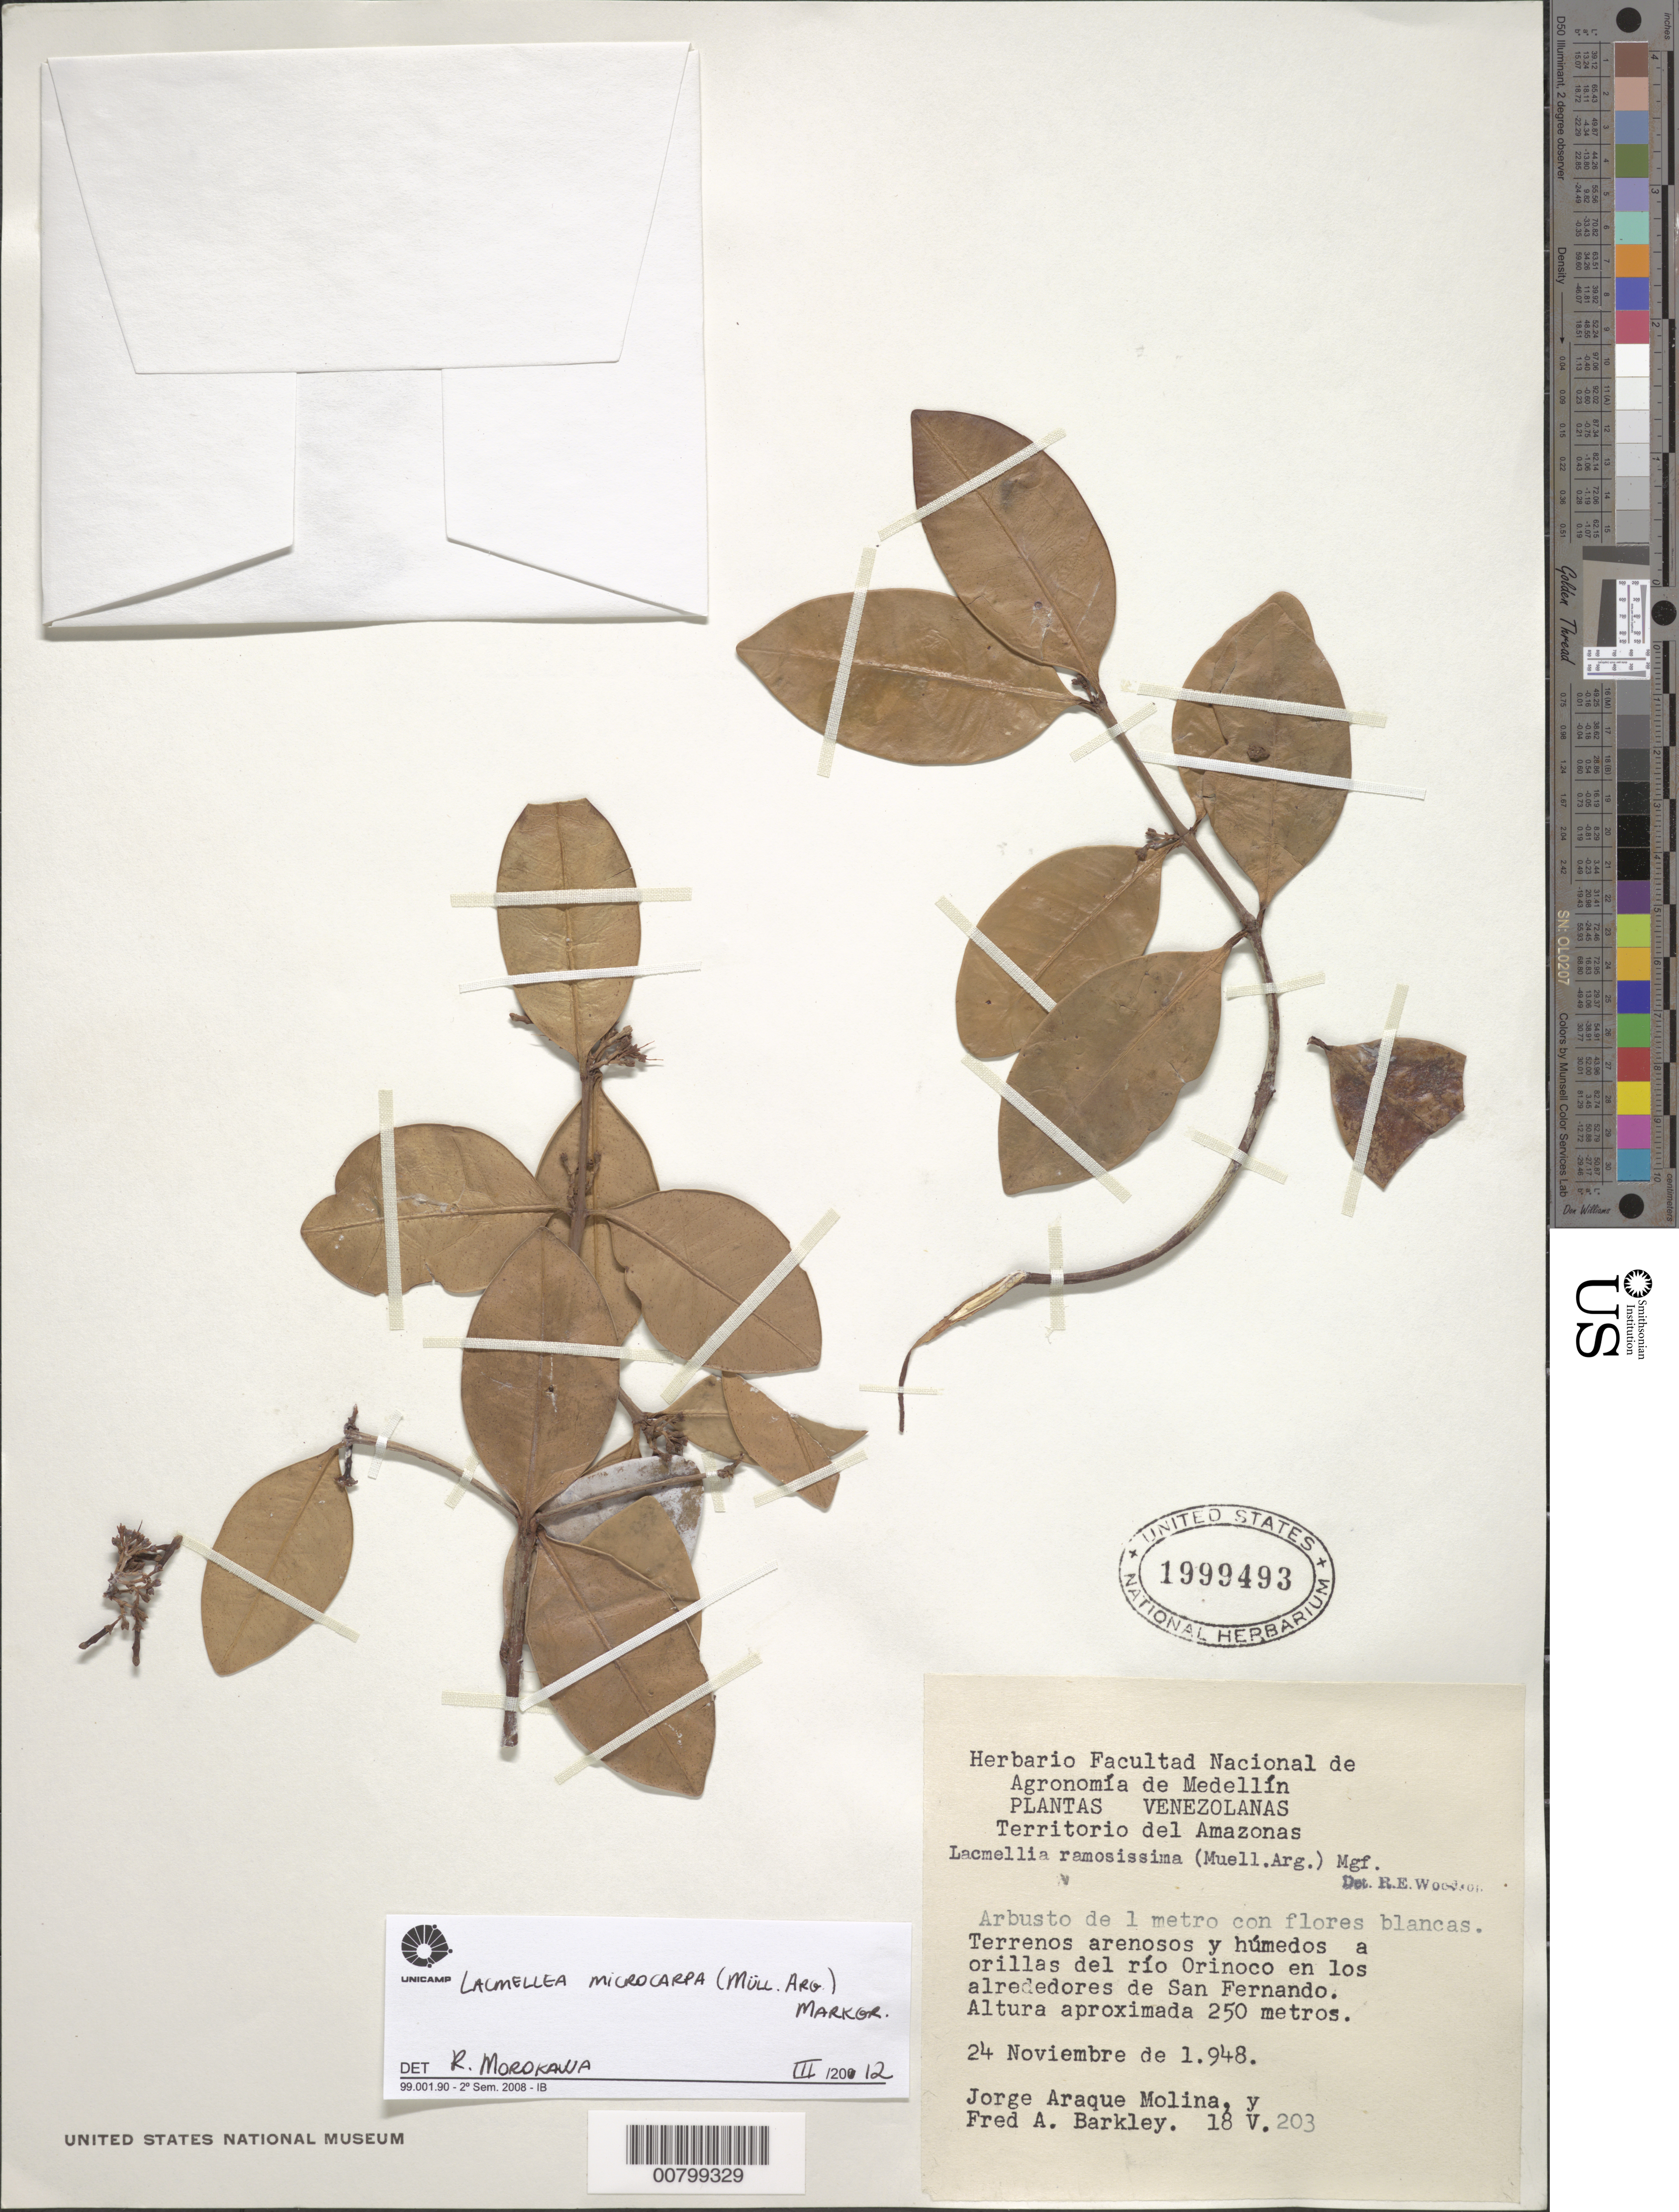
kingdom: Plantae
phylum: Tracheophyta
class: Magnoliopsida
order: Gentianales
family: Apocynaceae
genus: Lacmellea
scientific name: Lacmellea microcarpa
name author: (Müll. Arg.) Markgr.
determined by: Morokawa, R.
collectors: J. A. Molina & F. A. Barkley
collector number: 18v 203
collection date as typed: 24-Nov-48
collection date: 1948-11-24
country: Venezuela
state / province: Amazonas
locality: Río Orinoco en los alrededores de San Fernando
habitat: Terrenos arenosos y humedos a orillas del rio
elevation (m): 250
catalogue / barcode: US 1999493